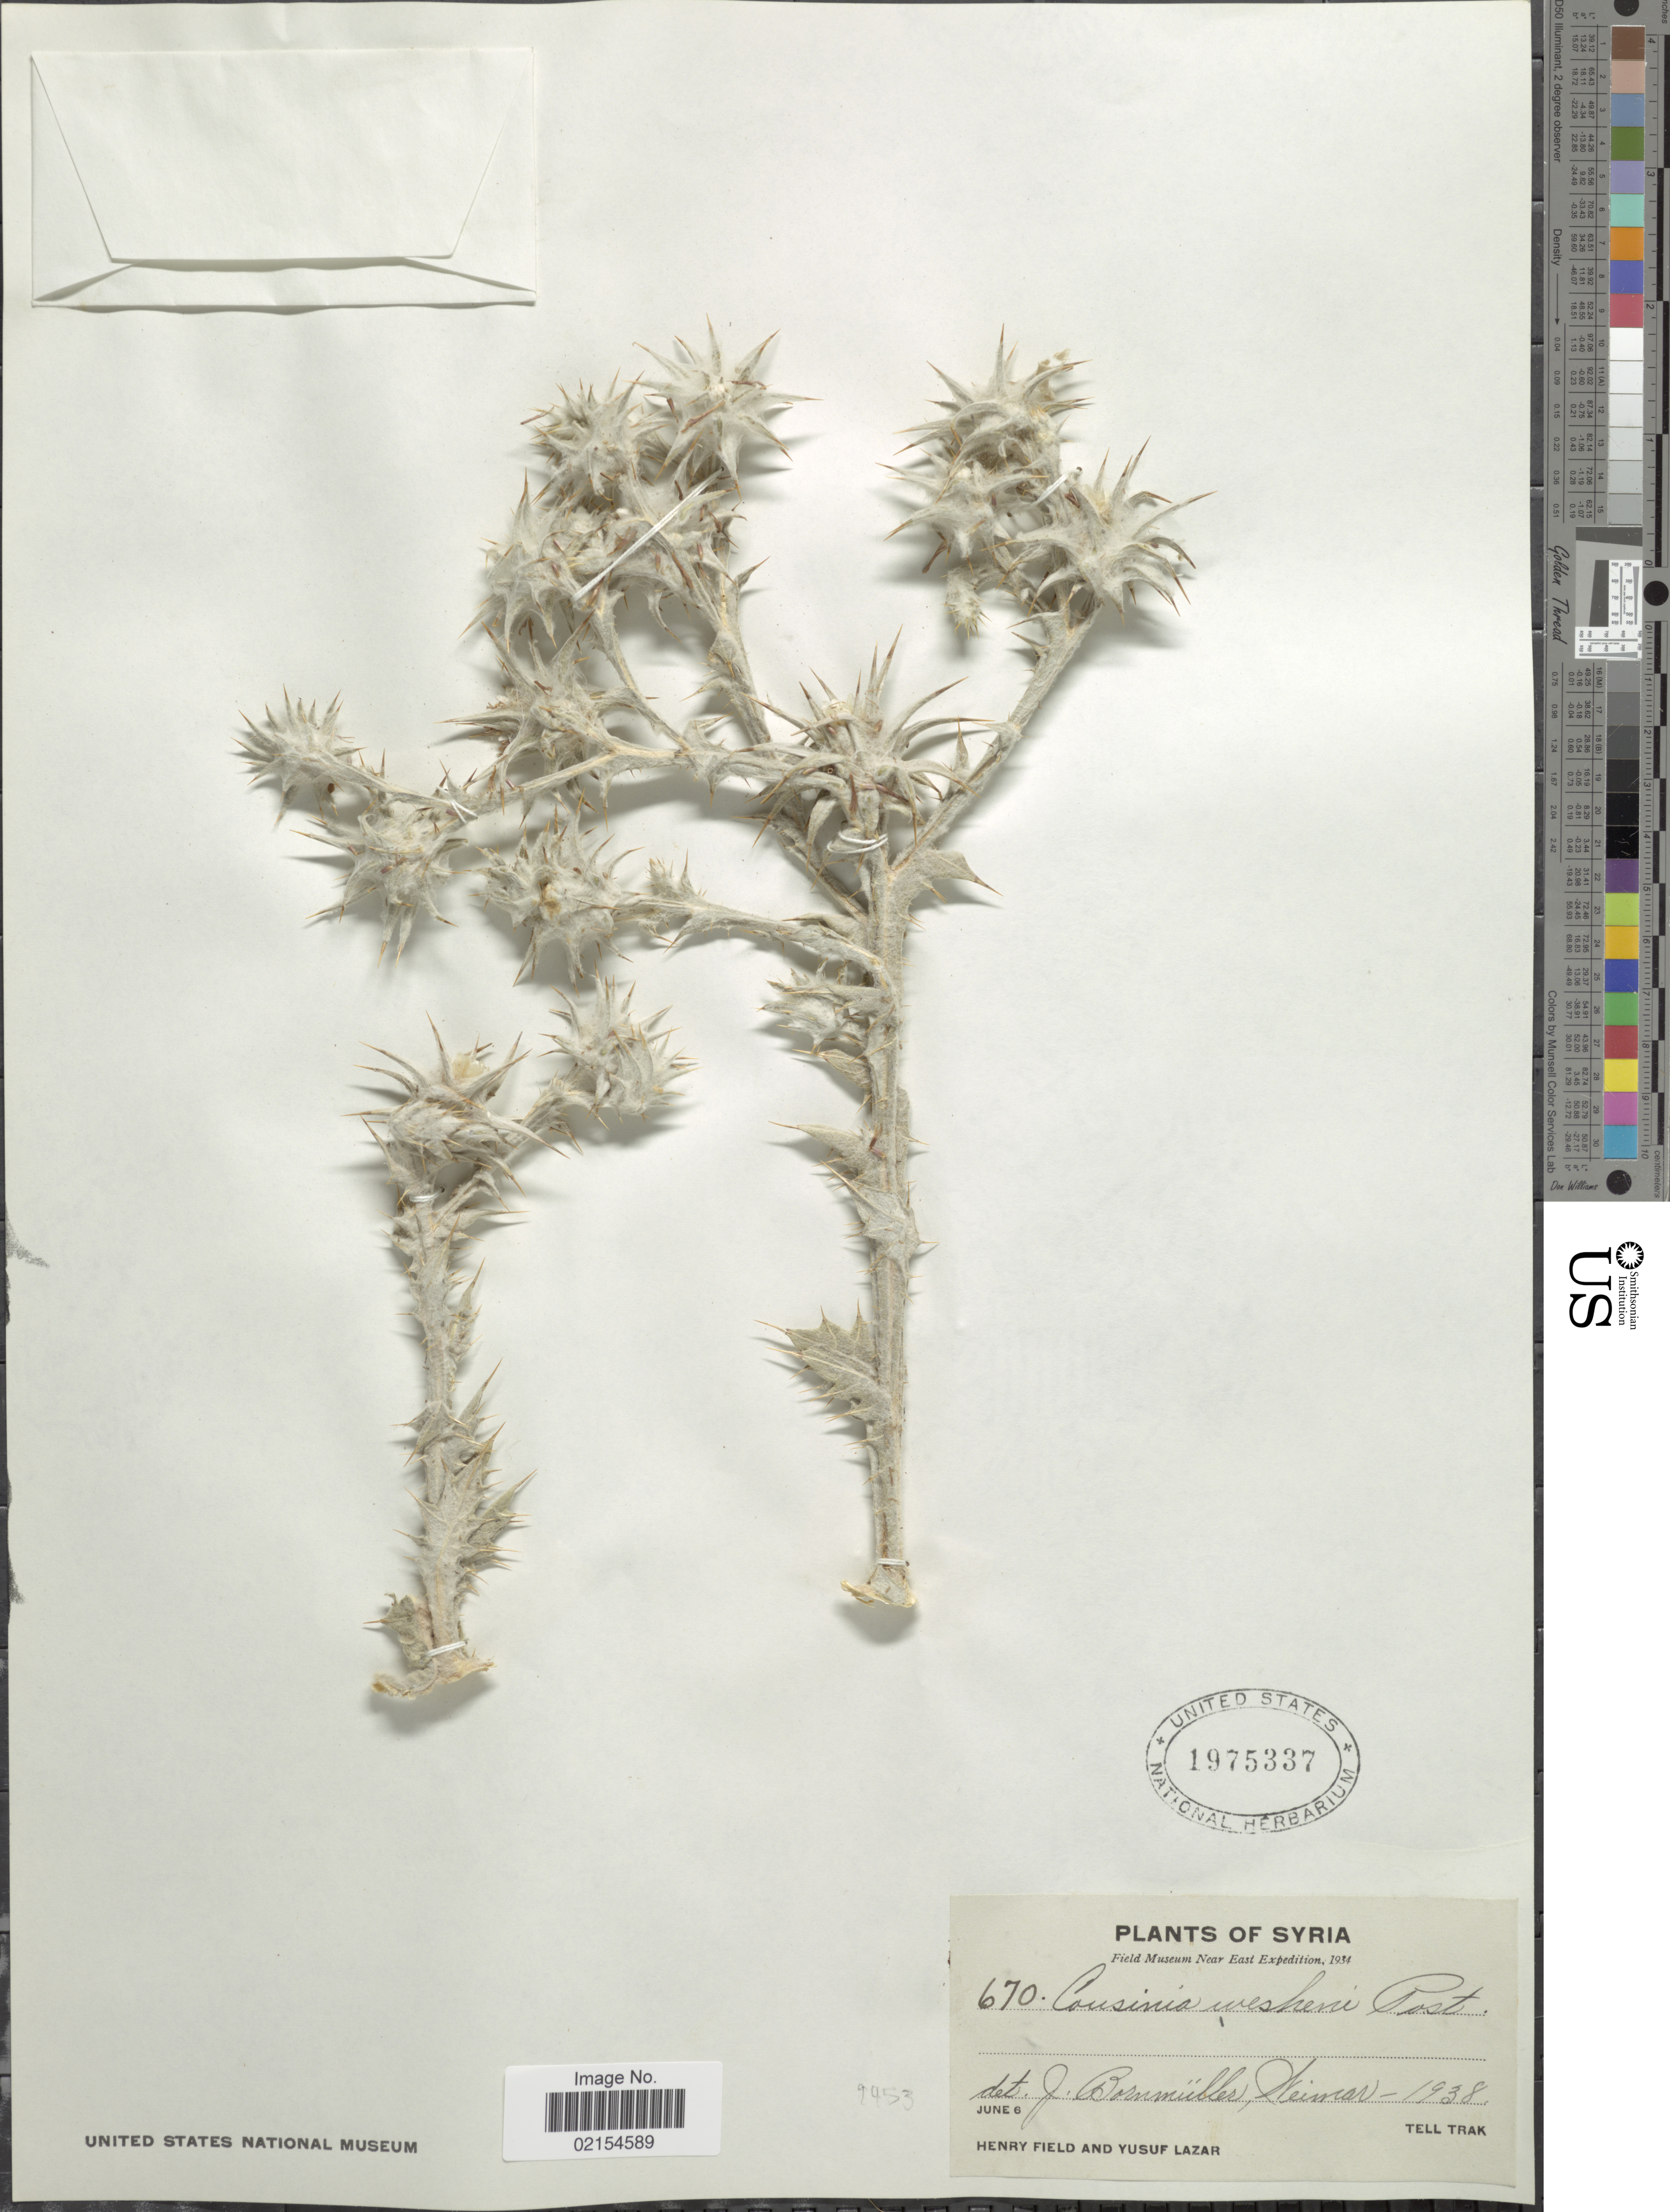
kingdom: Plantae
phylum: Tracheophyta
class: Magnoliopsida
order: Asterales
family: Asteraceae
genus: Cousinia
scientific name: Cousinia wesheni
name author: Post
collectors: H. Field & Y. Lazar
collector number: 670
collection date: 1938-06-06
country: Syria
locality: Weimar [interpreted]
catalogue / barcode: US 1975337